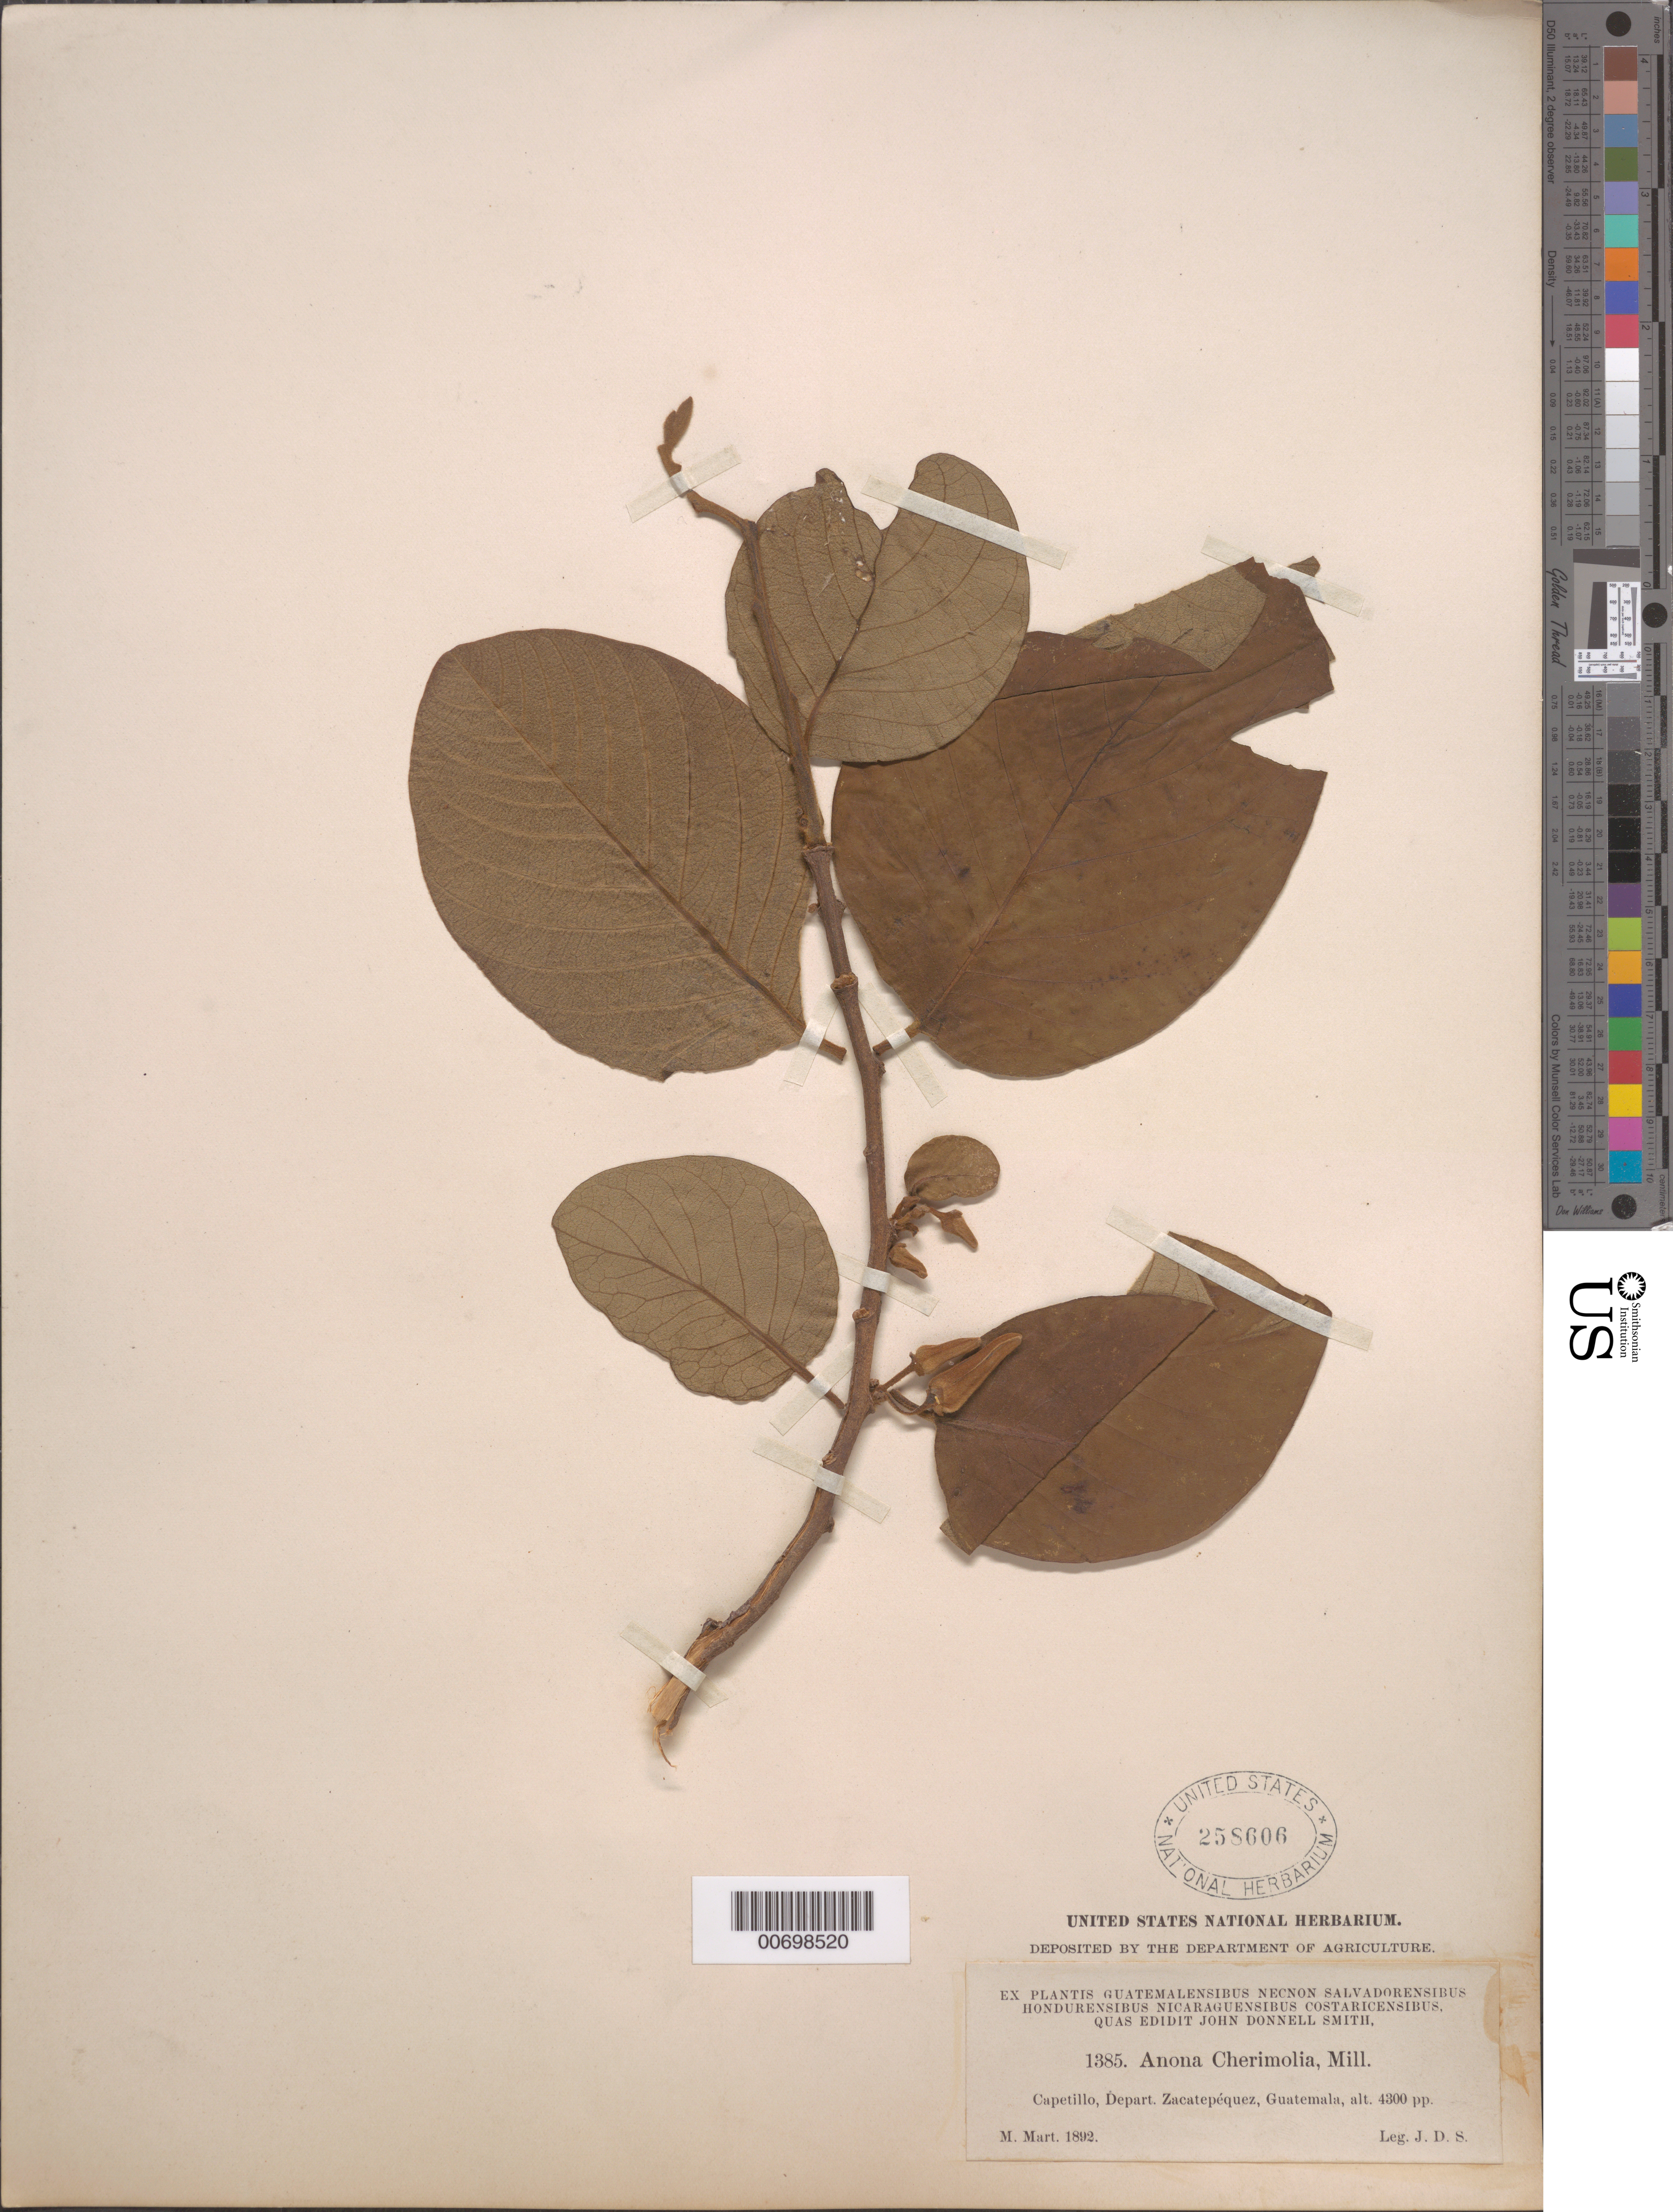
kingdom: Plantae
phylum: Tracheophyta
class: Magnoliopsida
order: Magnoliales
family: Annonaceae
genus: Annona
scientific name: Annona cherimola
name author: Mill.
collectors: J. Donnell Smith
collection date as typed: Apr 1892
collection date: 1892-04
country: Guatemala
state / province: Sacatepéquez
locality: Capetillo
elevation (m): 1311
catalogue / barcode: US 258606